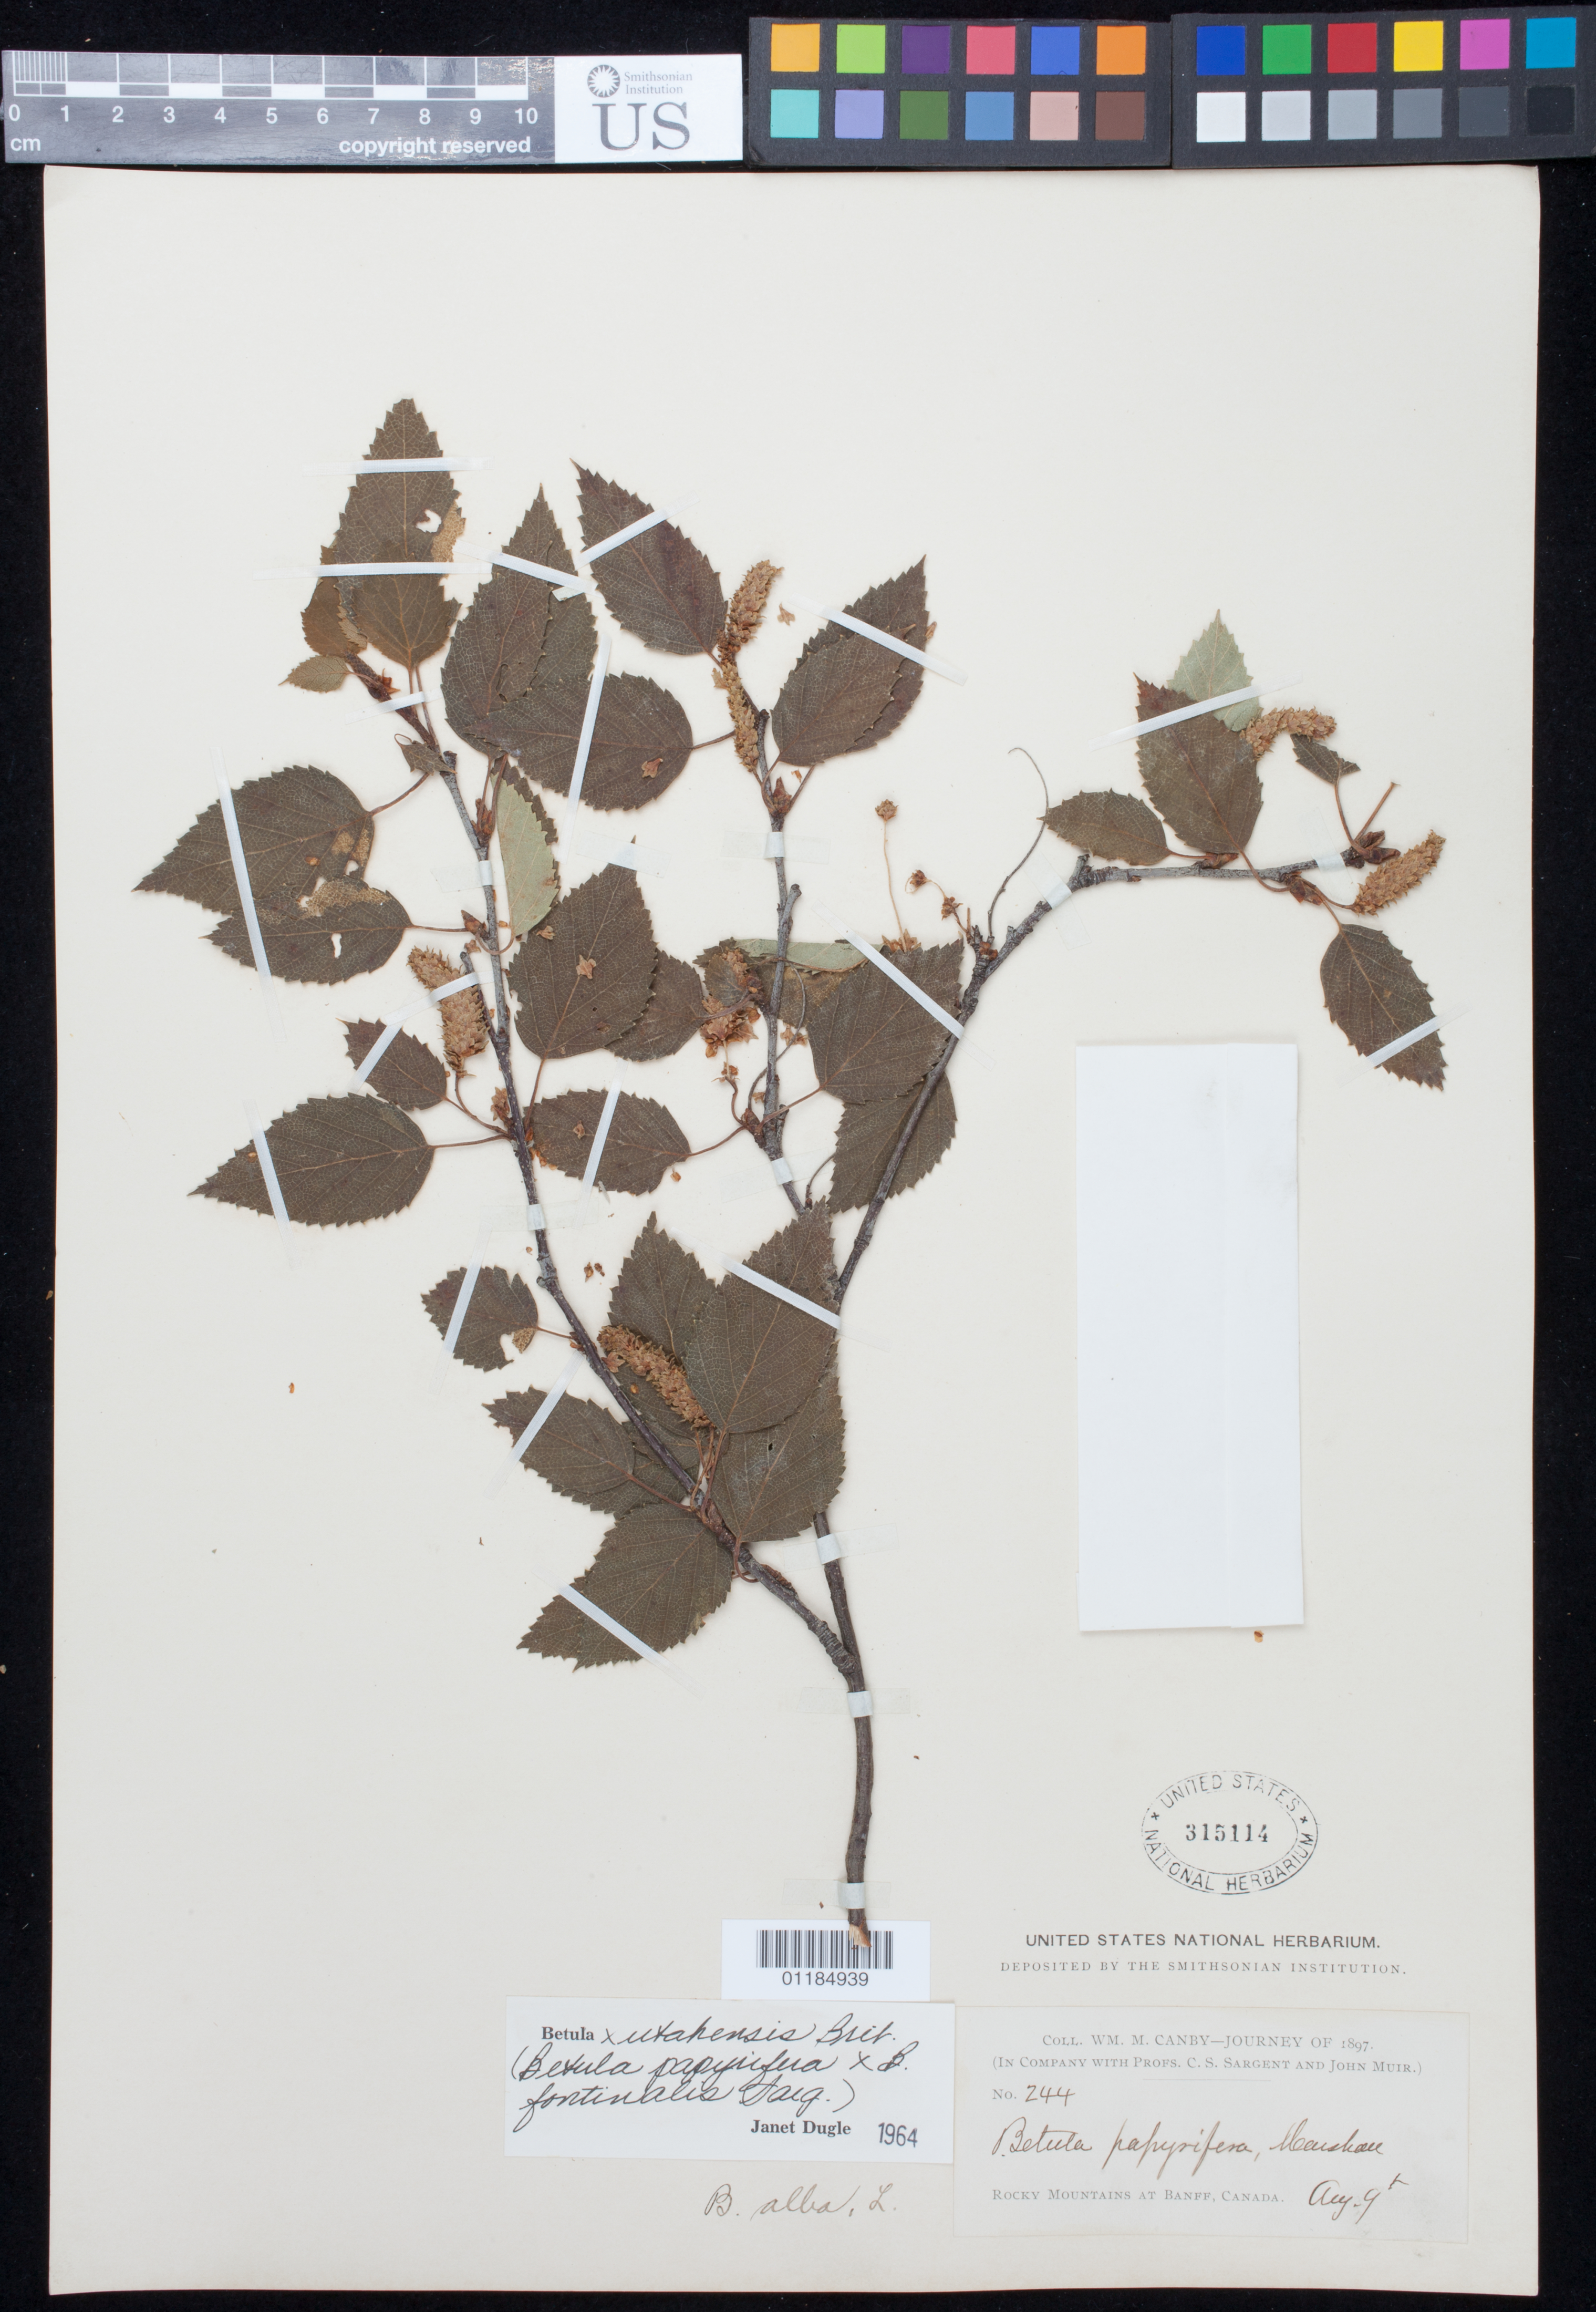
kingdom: Plantae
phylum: Tracheophyta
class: Magnoliopsida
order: Fagales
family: Betulaceae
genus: Betula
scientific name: Betula x utahensis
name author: Britton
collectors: W. M. Canby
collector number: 244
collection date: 1897-08-09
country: Canada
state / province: Alberta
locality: Rocky Mts. at Banff.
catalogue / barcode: US 315114